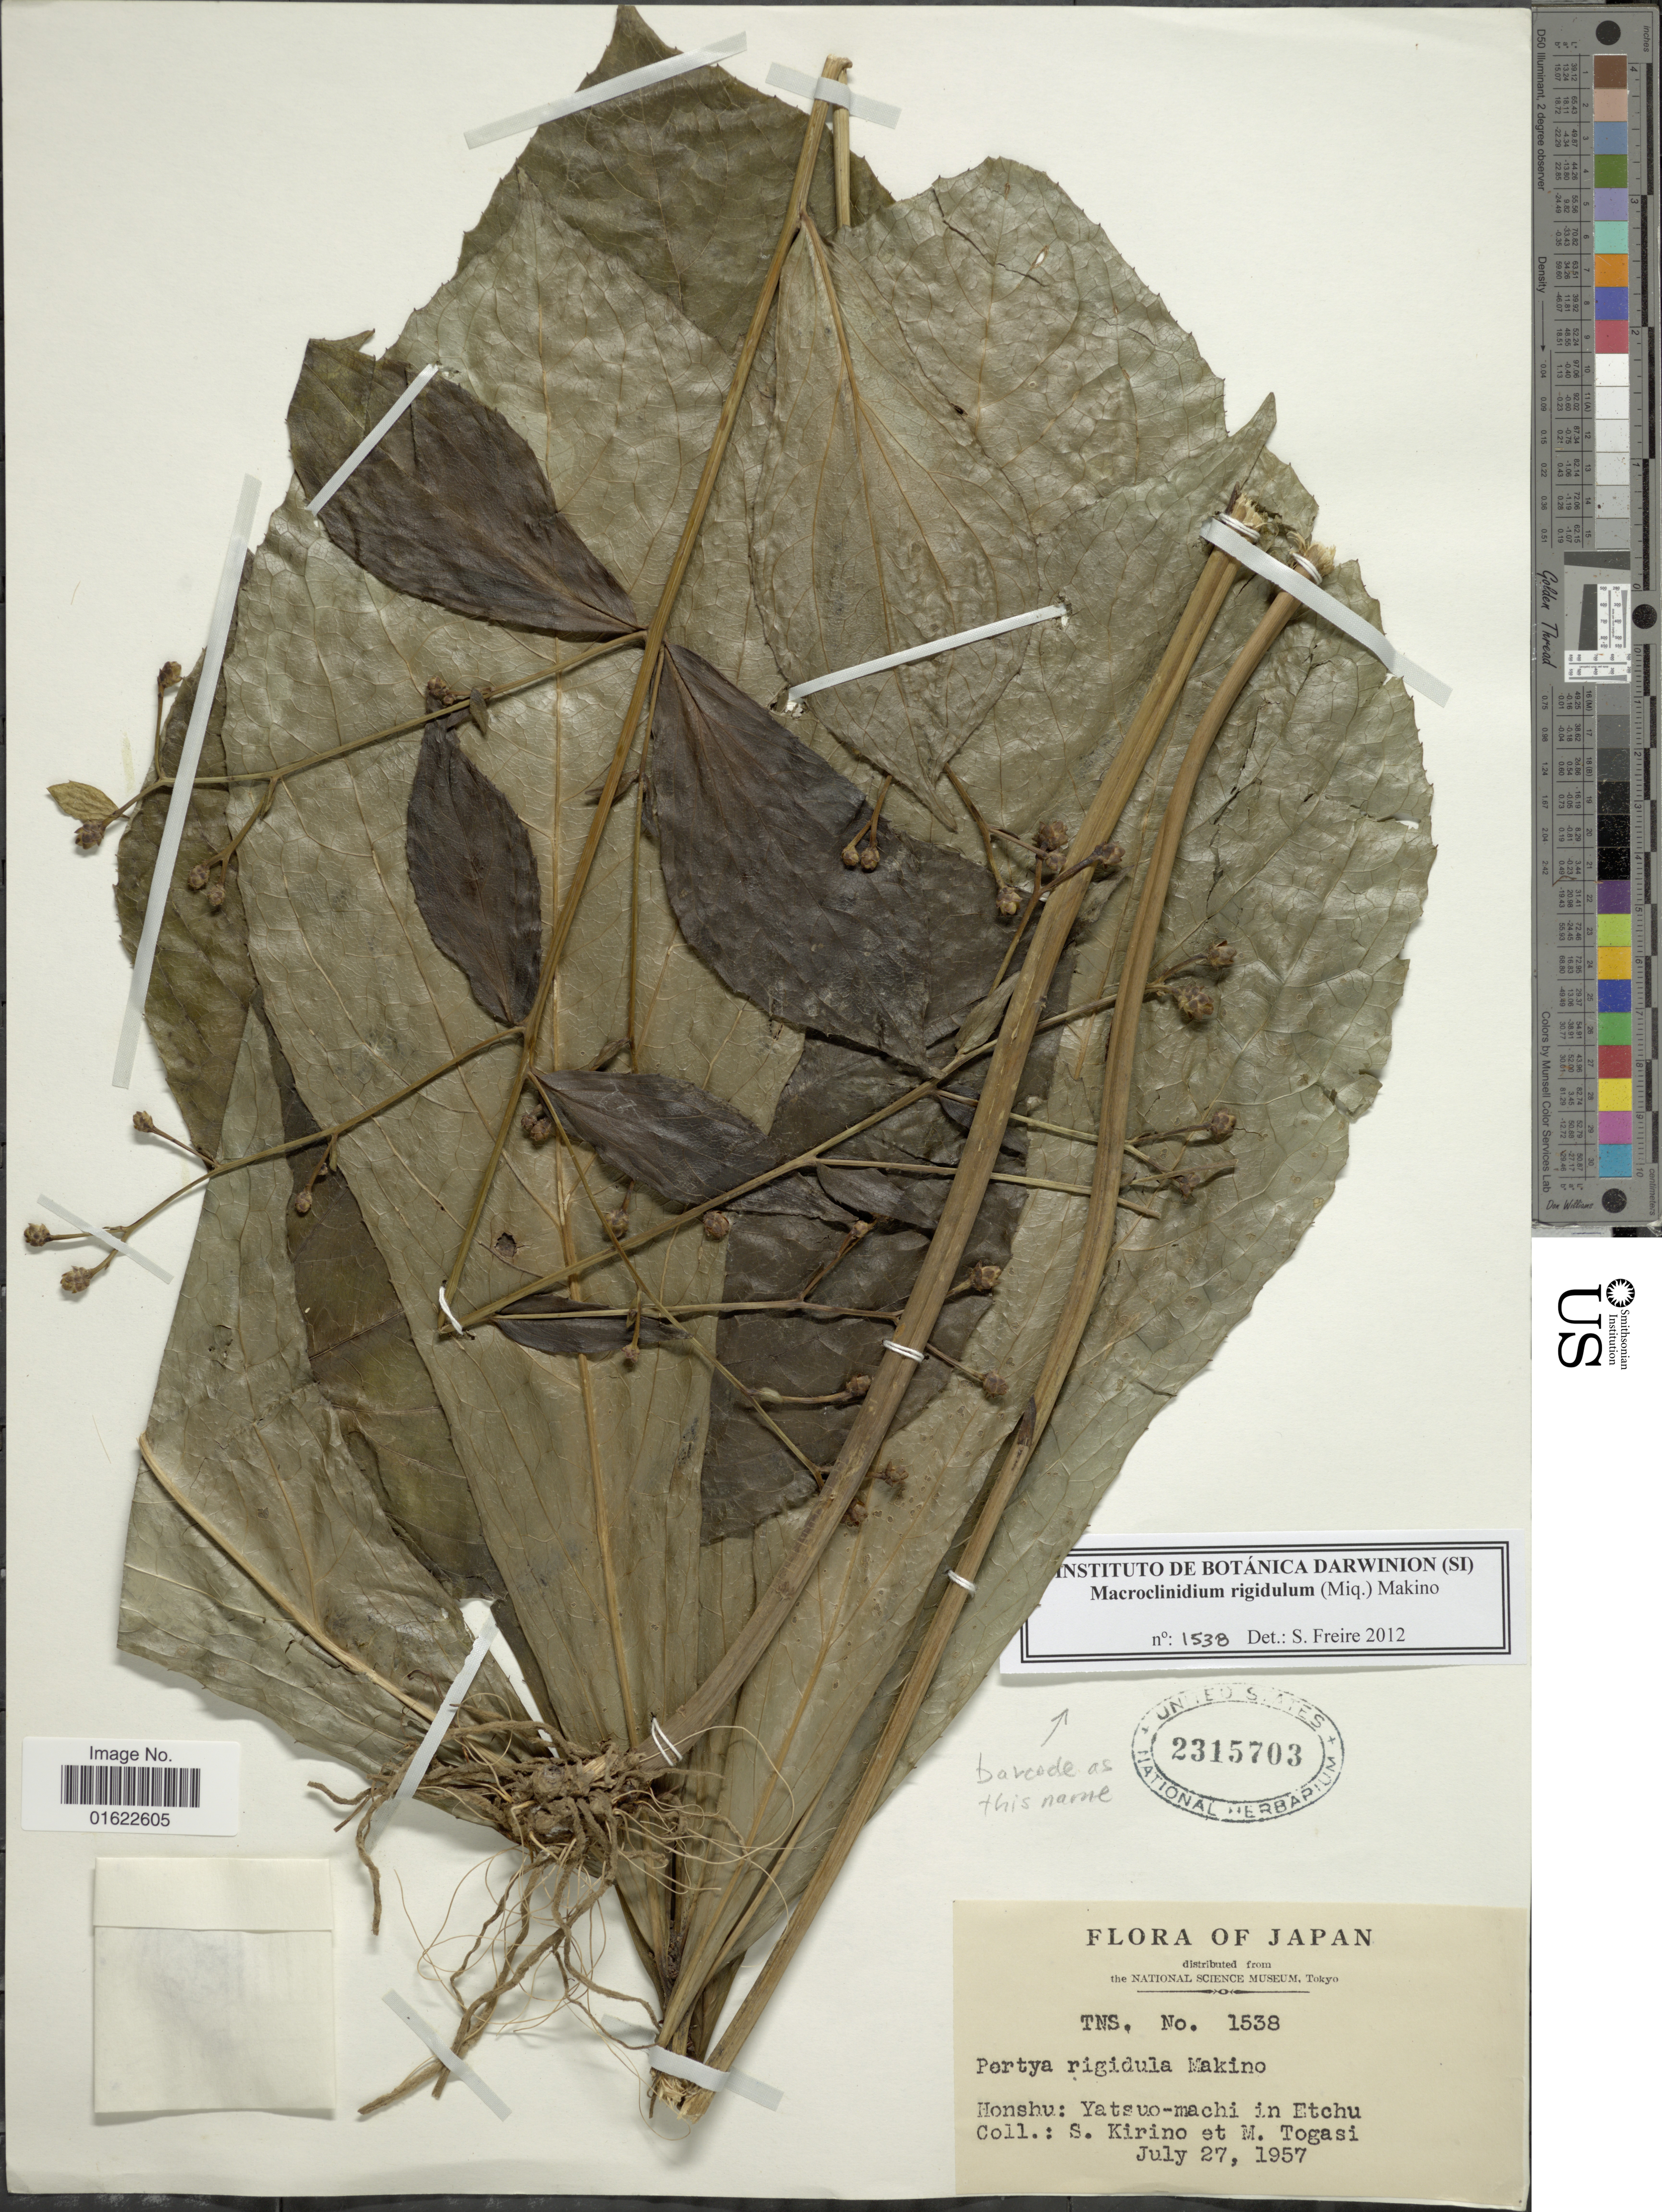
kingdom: Plantae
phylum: Tracheophyta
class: Magnoliopsida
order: Asterales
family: Asteraceae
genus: Macroclinidium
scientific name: Macroclinidium rigidulum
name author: (Miq.) Makino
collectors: S. Kirino & M. Togasi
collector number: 1538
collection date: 1957-07-27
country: Japan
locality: Honshu: Yatsuo-machi in Etchu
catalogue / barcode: US 2315703